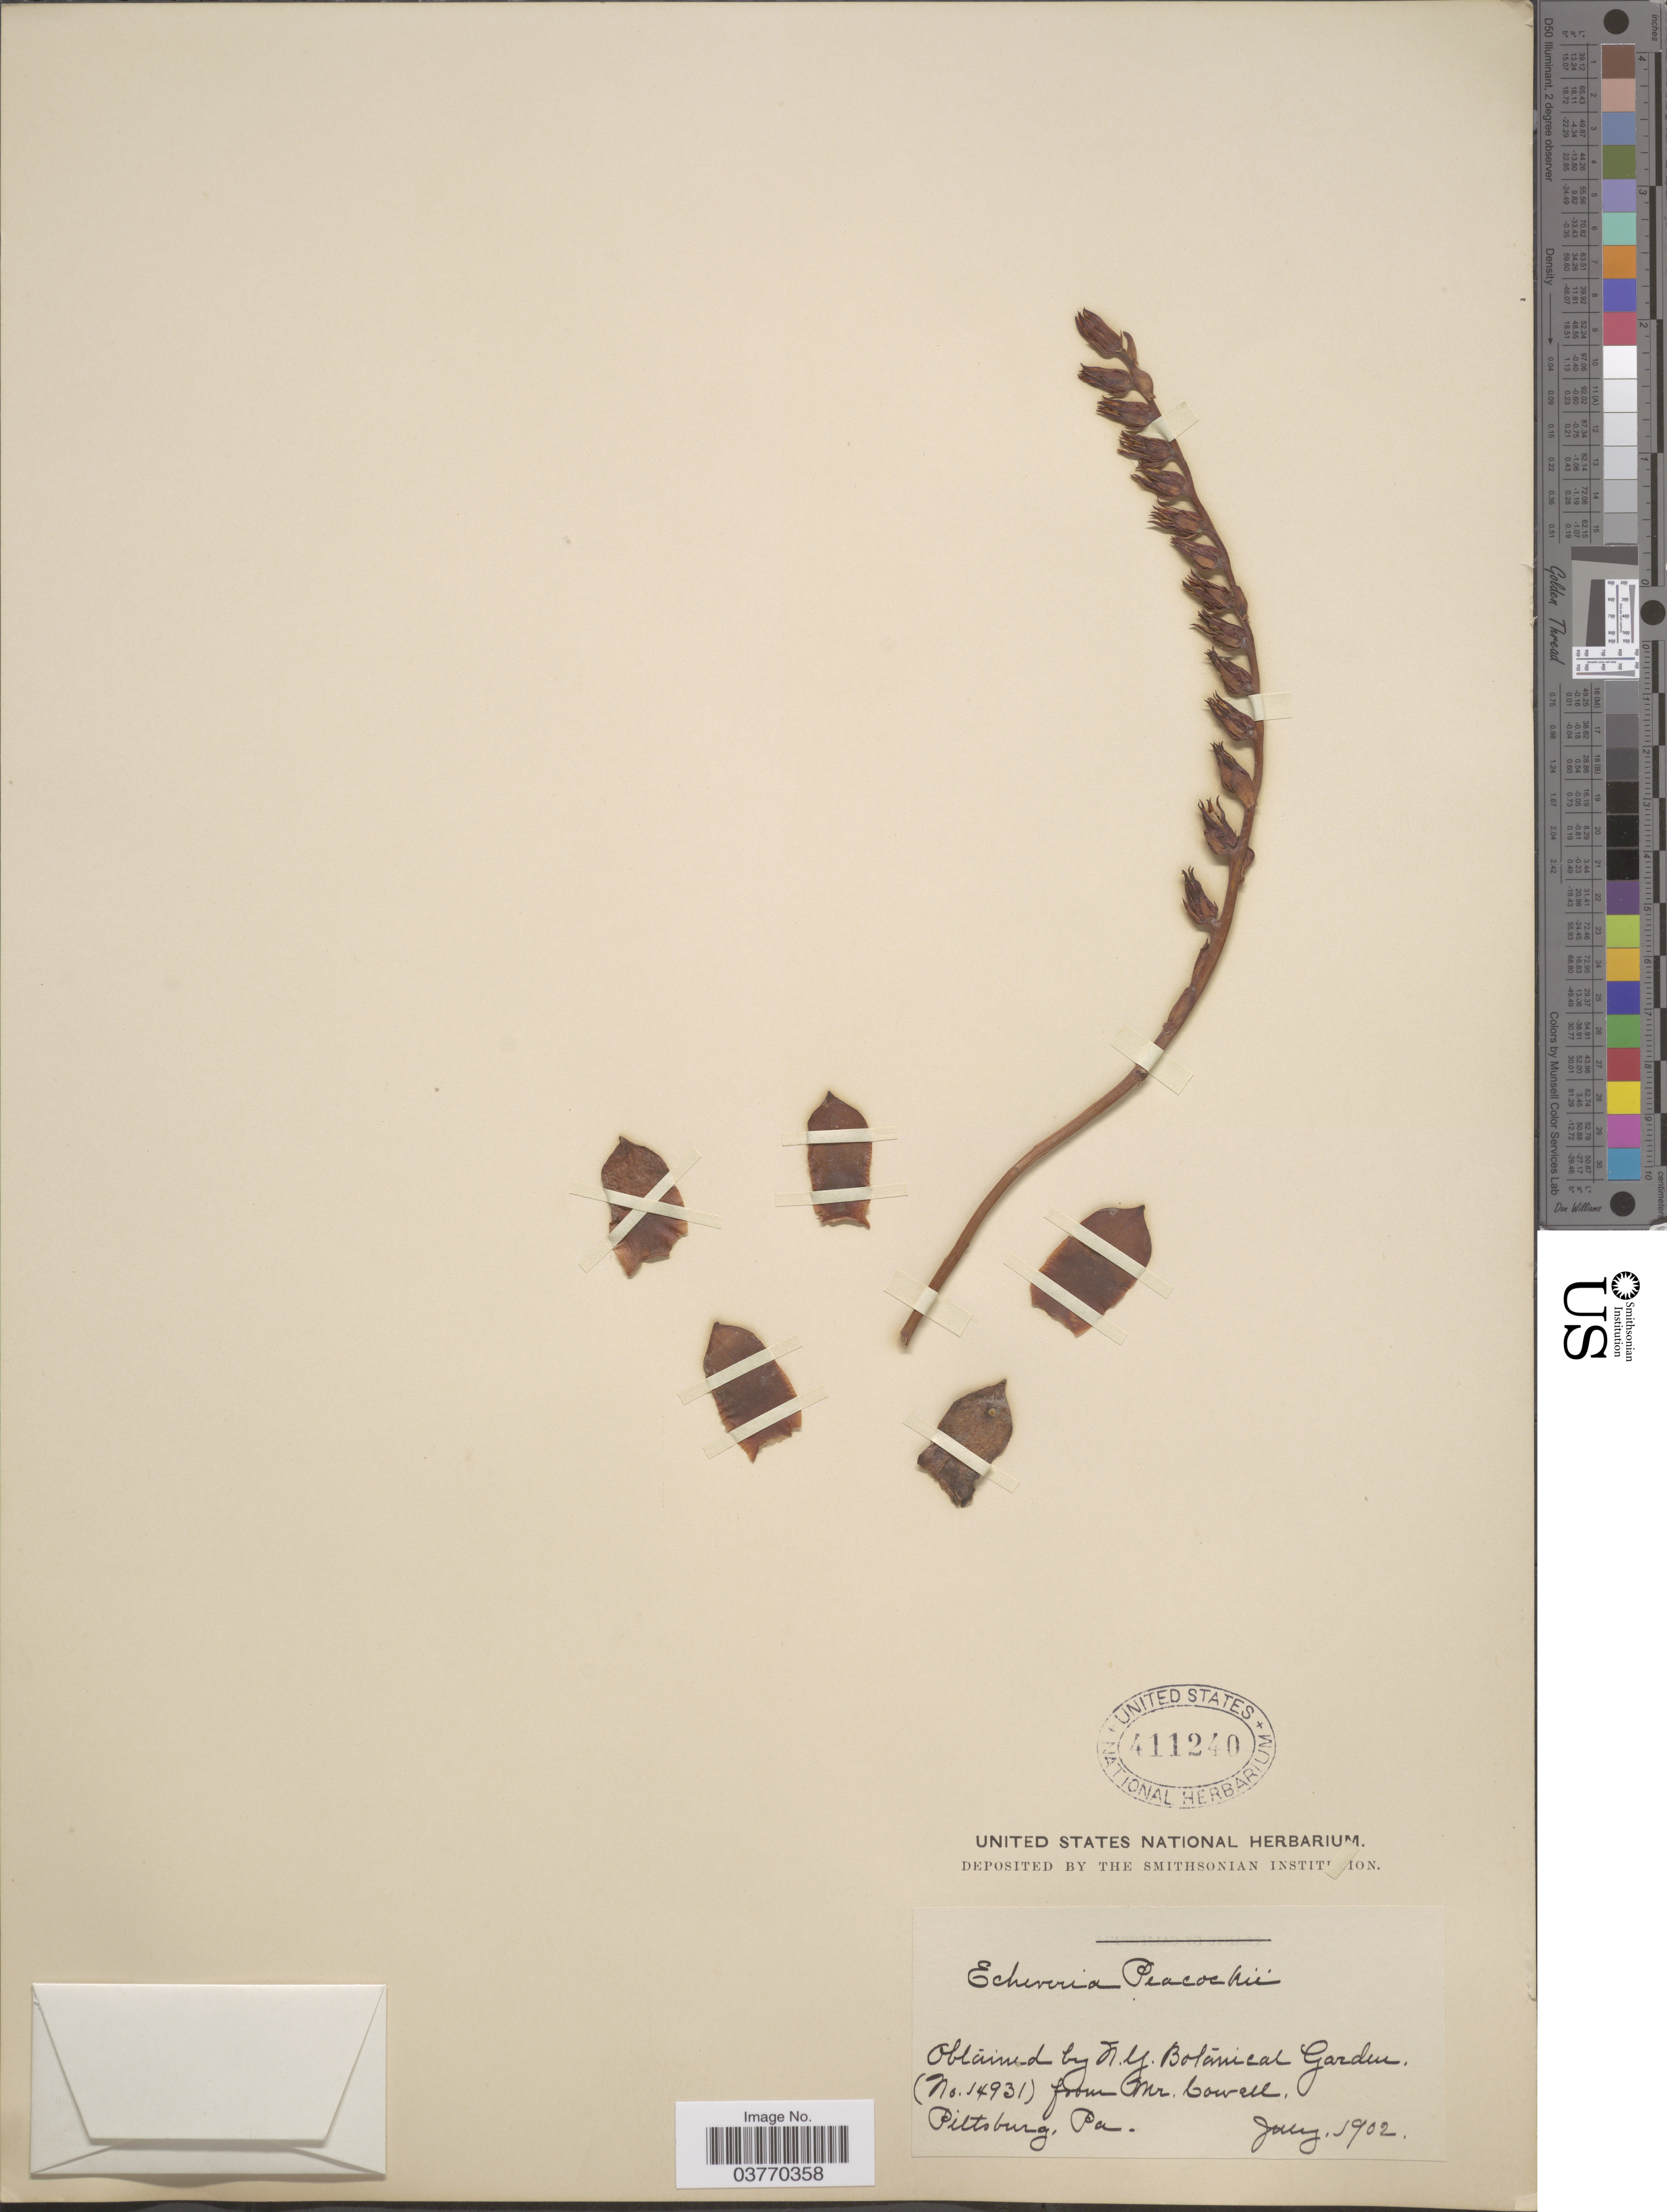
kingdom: Plantae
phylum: Tracheophyta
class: Magnoliopsida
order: Saxifragales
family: Crassulaceae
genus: Echeveria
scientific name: Echeveria peacockii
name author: Croucher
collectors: Mr. Cowell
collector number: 14931?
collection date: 1902-07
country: United States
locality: N.Y. Botanical Garden.? Pittsburgh, Pa?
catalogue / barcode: US 411240